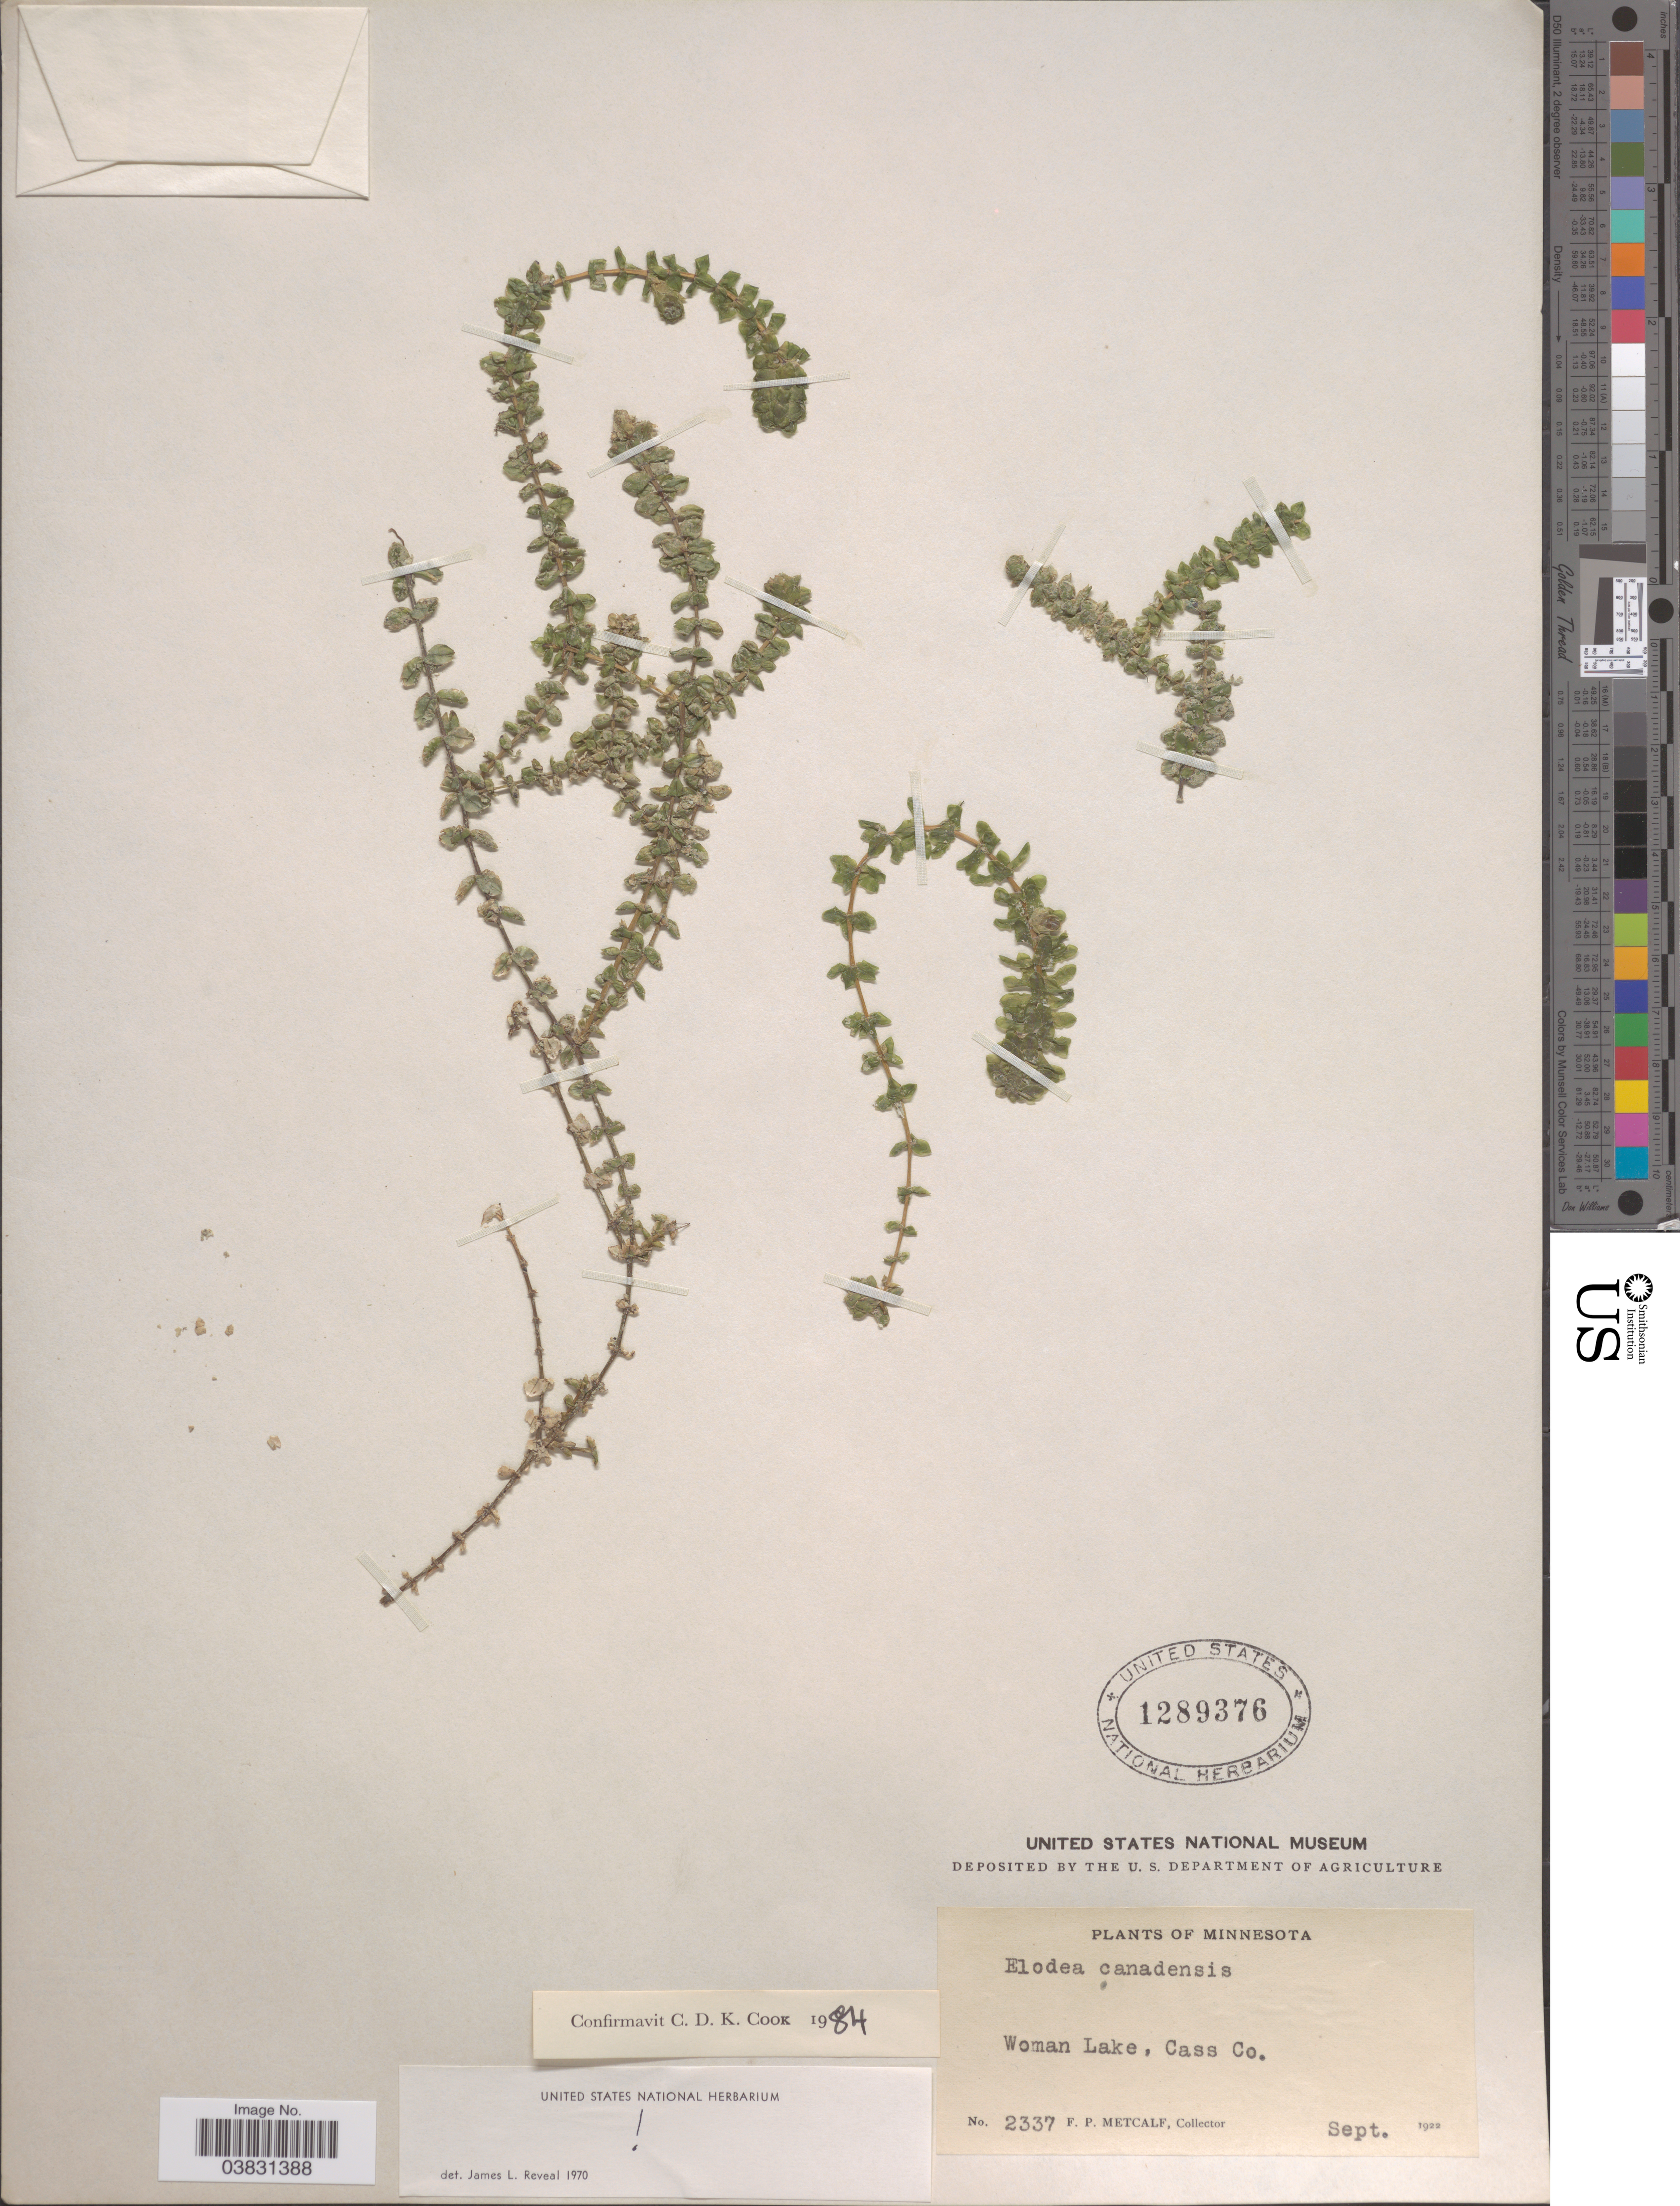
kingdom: Plantae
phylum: Tracheophyta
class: Liliopsida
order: Alismatales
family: Hydrocharitaceae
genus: Elodea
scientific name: Elodea canadensis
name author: Michx.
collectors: F. Metcalf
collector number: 2337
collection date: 1922-09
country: United States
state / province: Minnesota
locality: Woman Lake, Cass Co.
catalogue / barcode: US 1289376